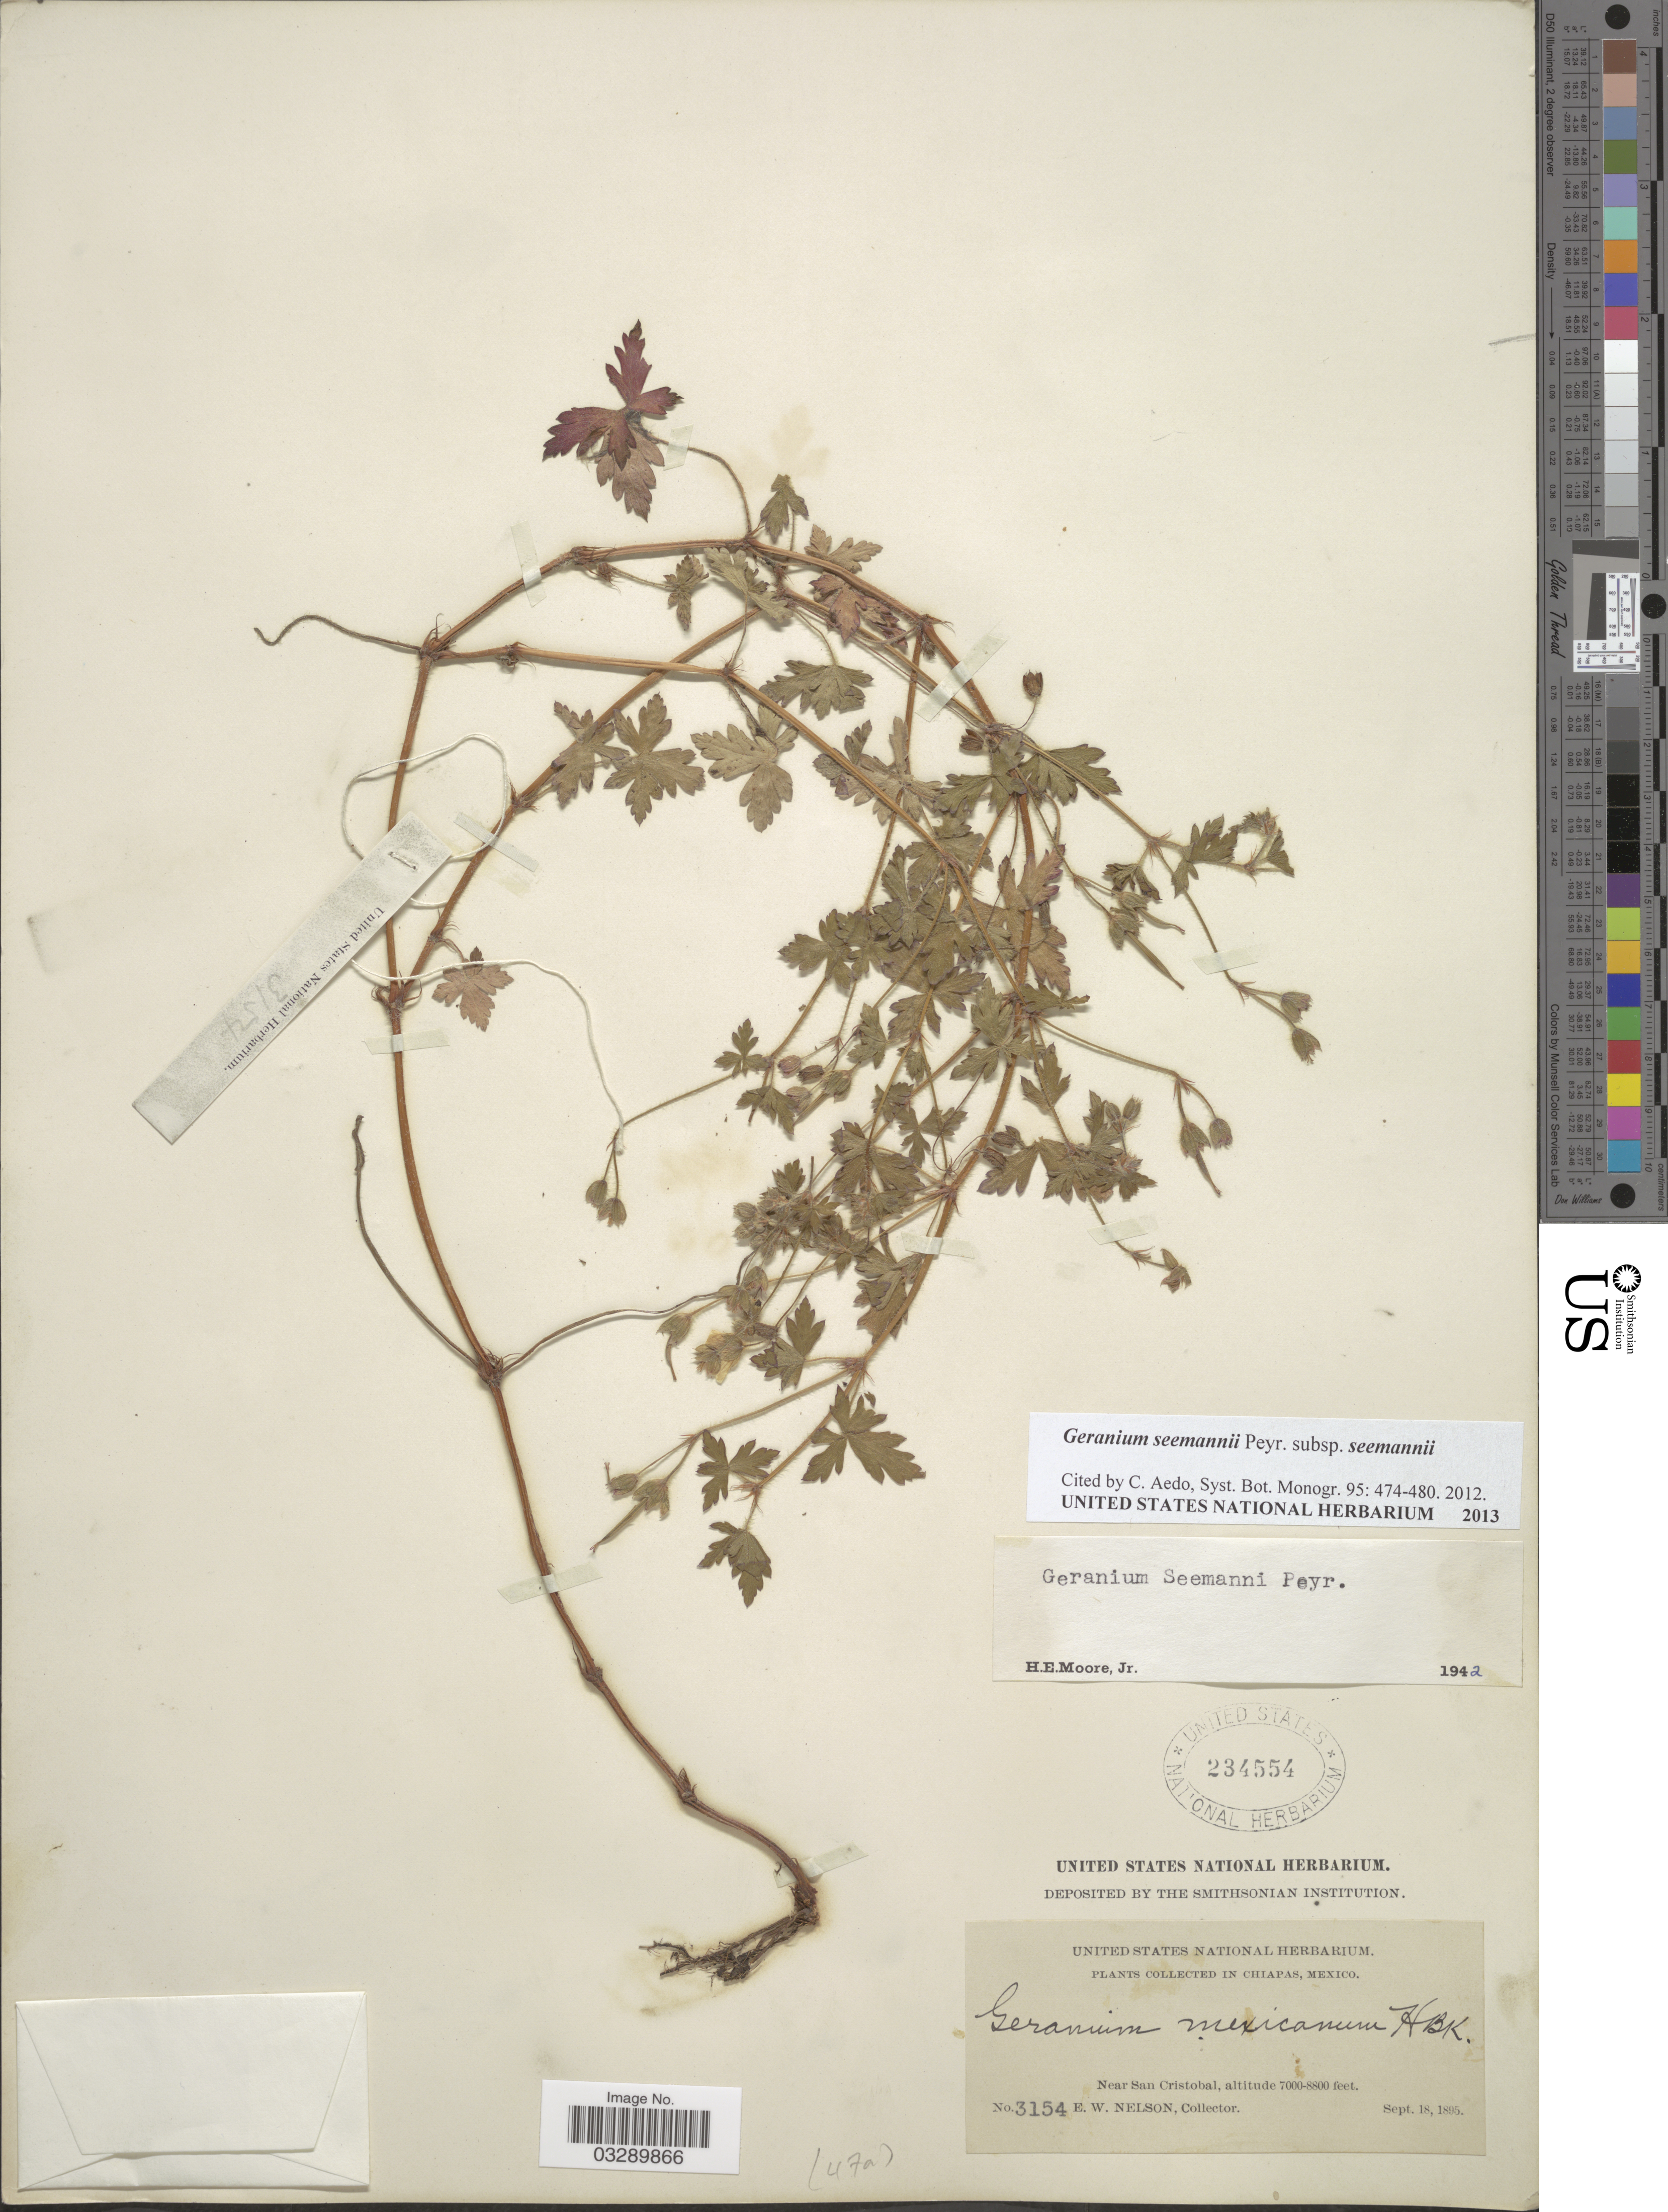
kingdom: Plantae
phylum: Tracheophyta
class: Magnoliopsida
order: Geraniales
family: Geraniaceae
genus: Geranium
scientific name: Geranium seemannii subsp. seemannii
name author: Peyr.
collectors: E. W. Nelson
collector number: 3154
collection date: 1895-09-18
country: Mexico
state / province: Chiapas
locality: Near San Cristobal.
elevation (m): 2134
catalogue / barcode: US 234554